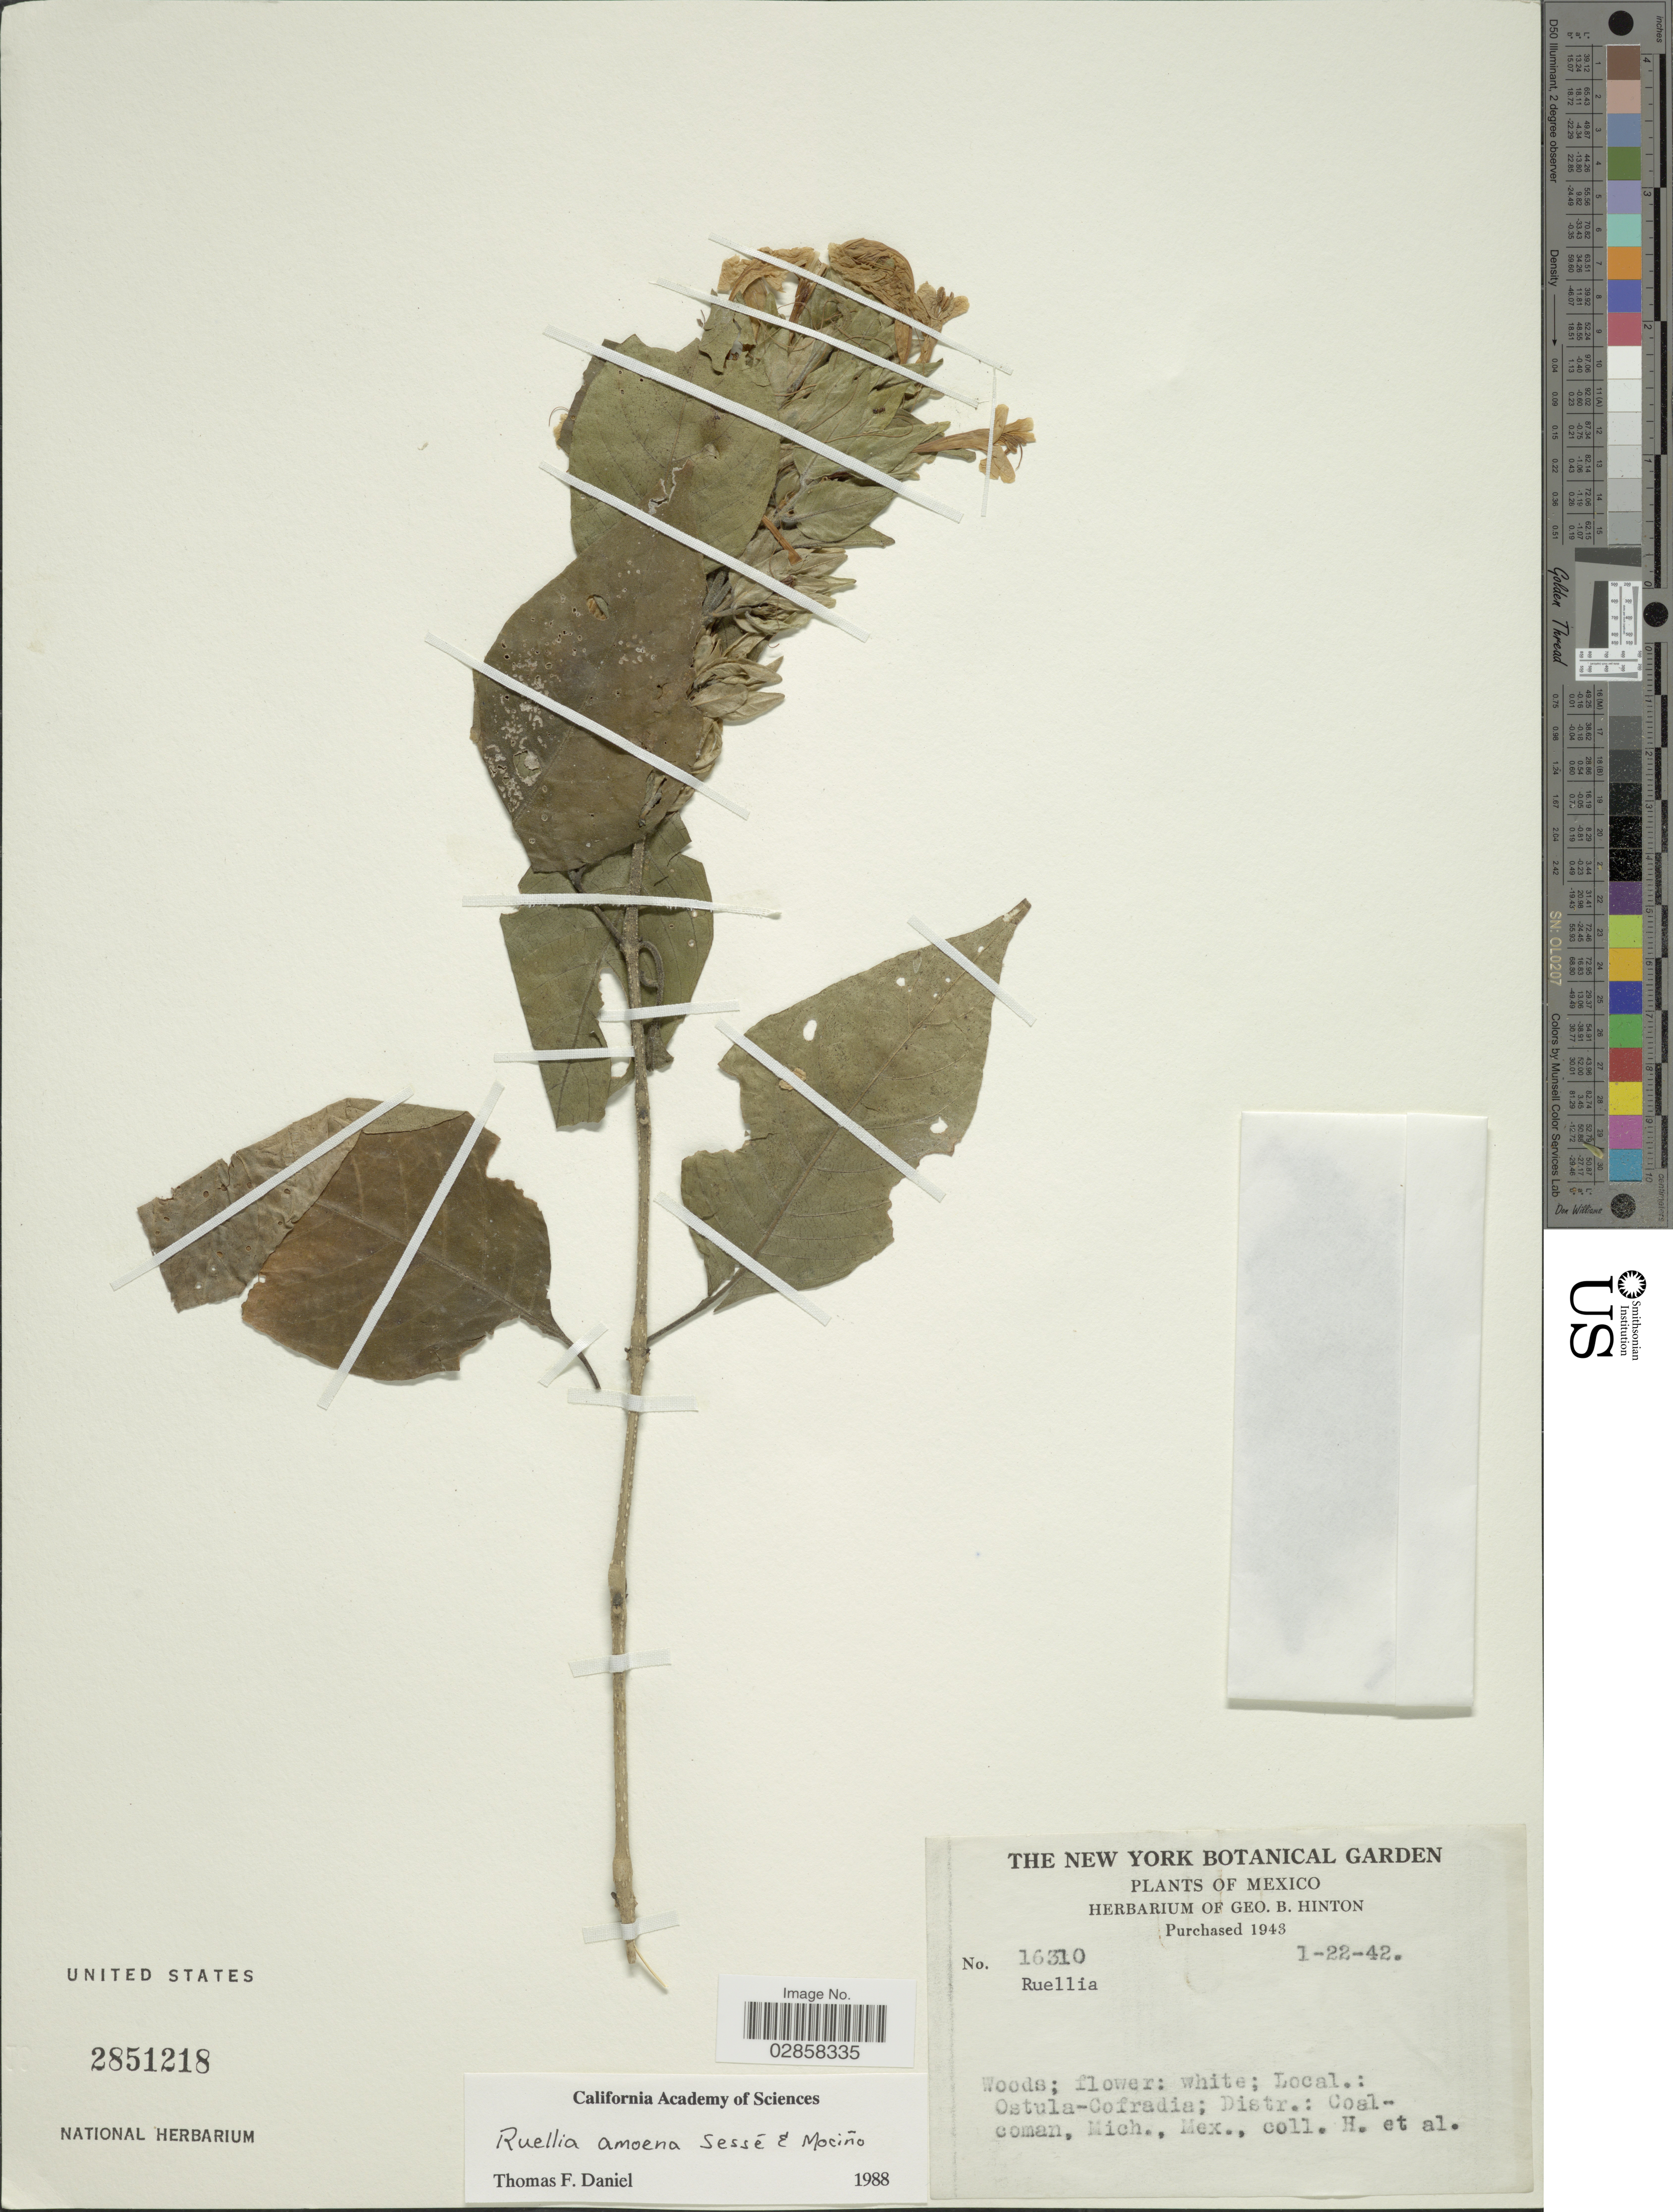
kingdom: Plantae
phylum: Tracheophyta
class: Magnoliopsida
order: Lamiales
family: Acanthaceae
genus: Ruellia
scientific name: Ruellia amoena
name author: Sessé & Moc.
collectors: G. B. Hinton & et al.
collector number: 16310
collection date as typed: Transcribed d/m/y: 22/1/42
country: Mexico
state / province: Michoacán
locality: Ostula-Cofradia; Distr.: Coalcoman.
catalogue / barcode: US 2851218